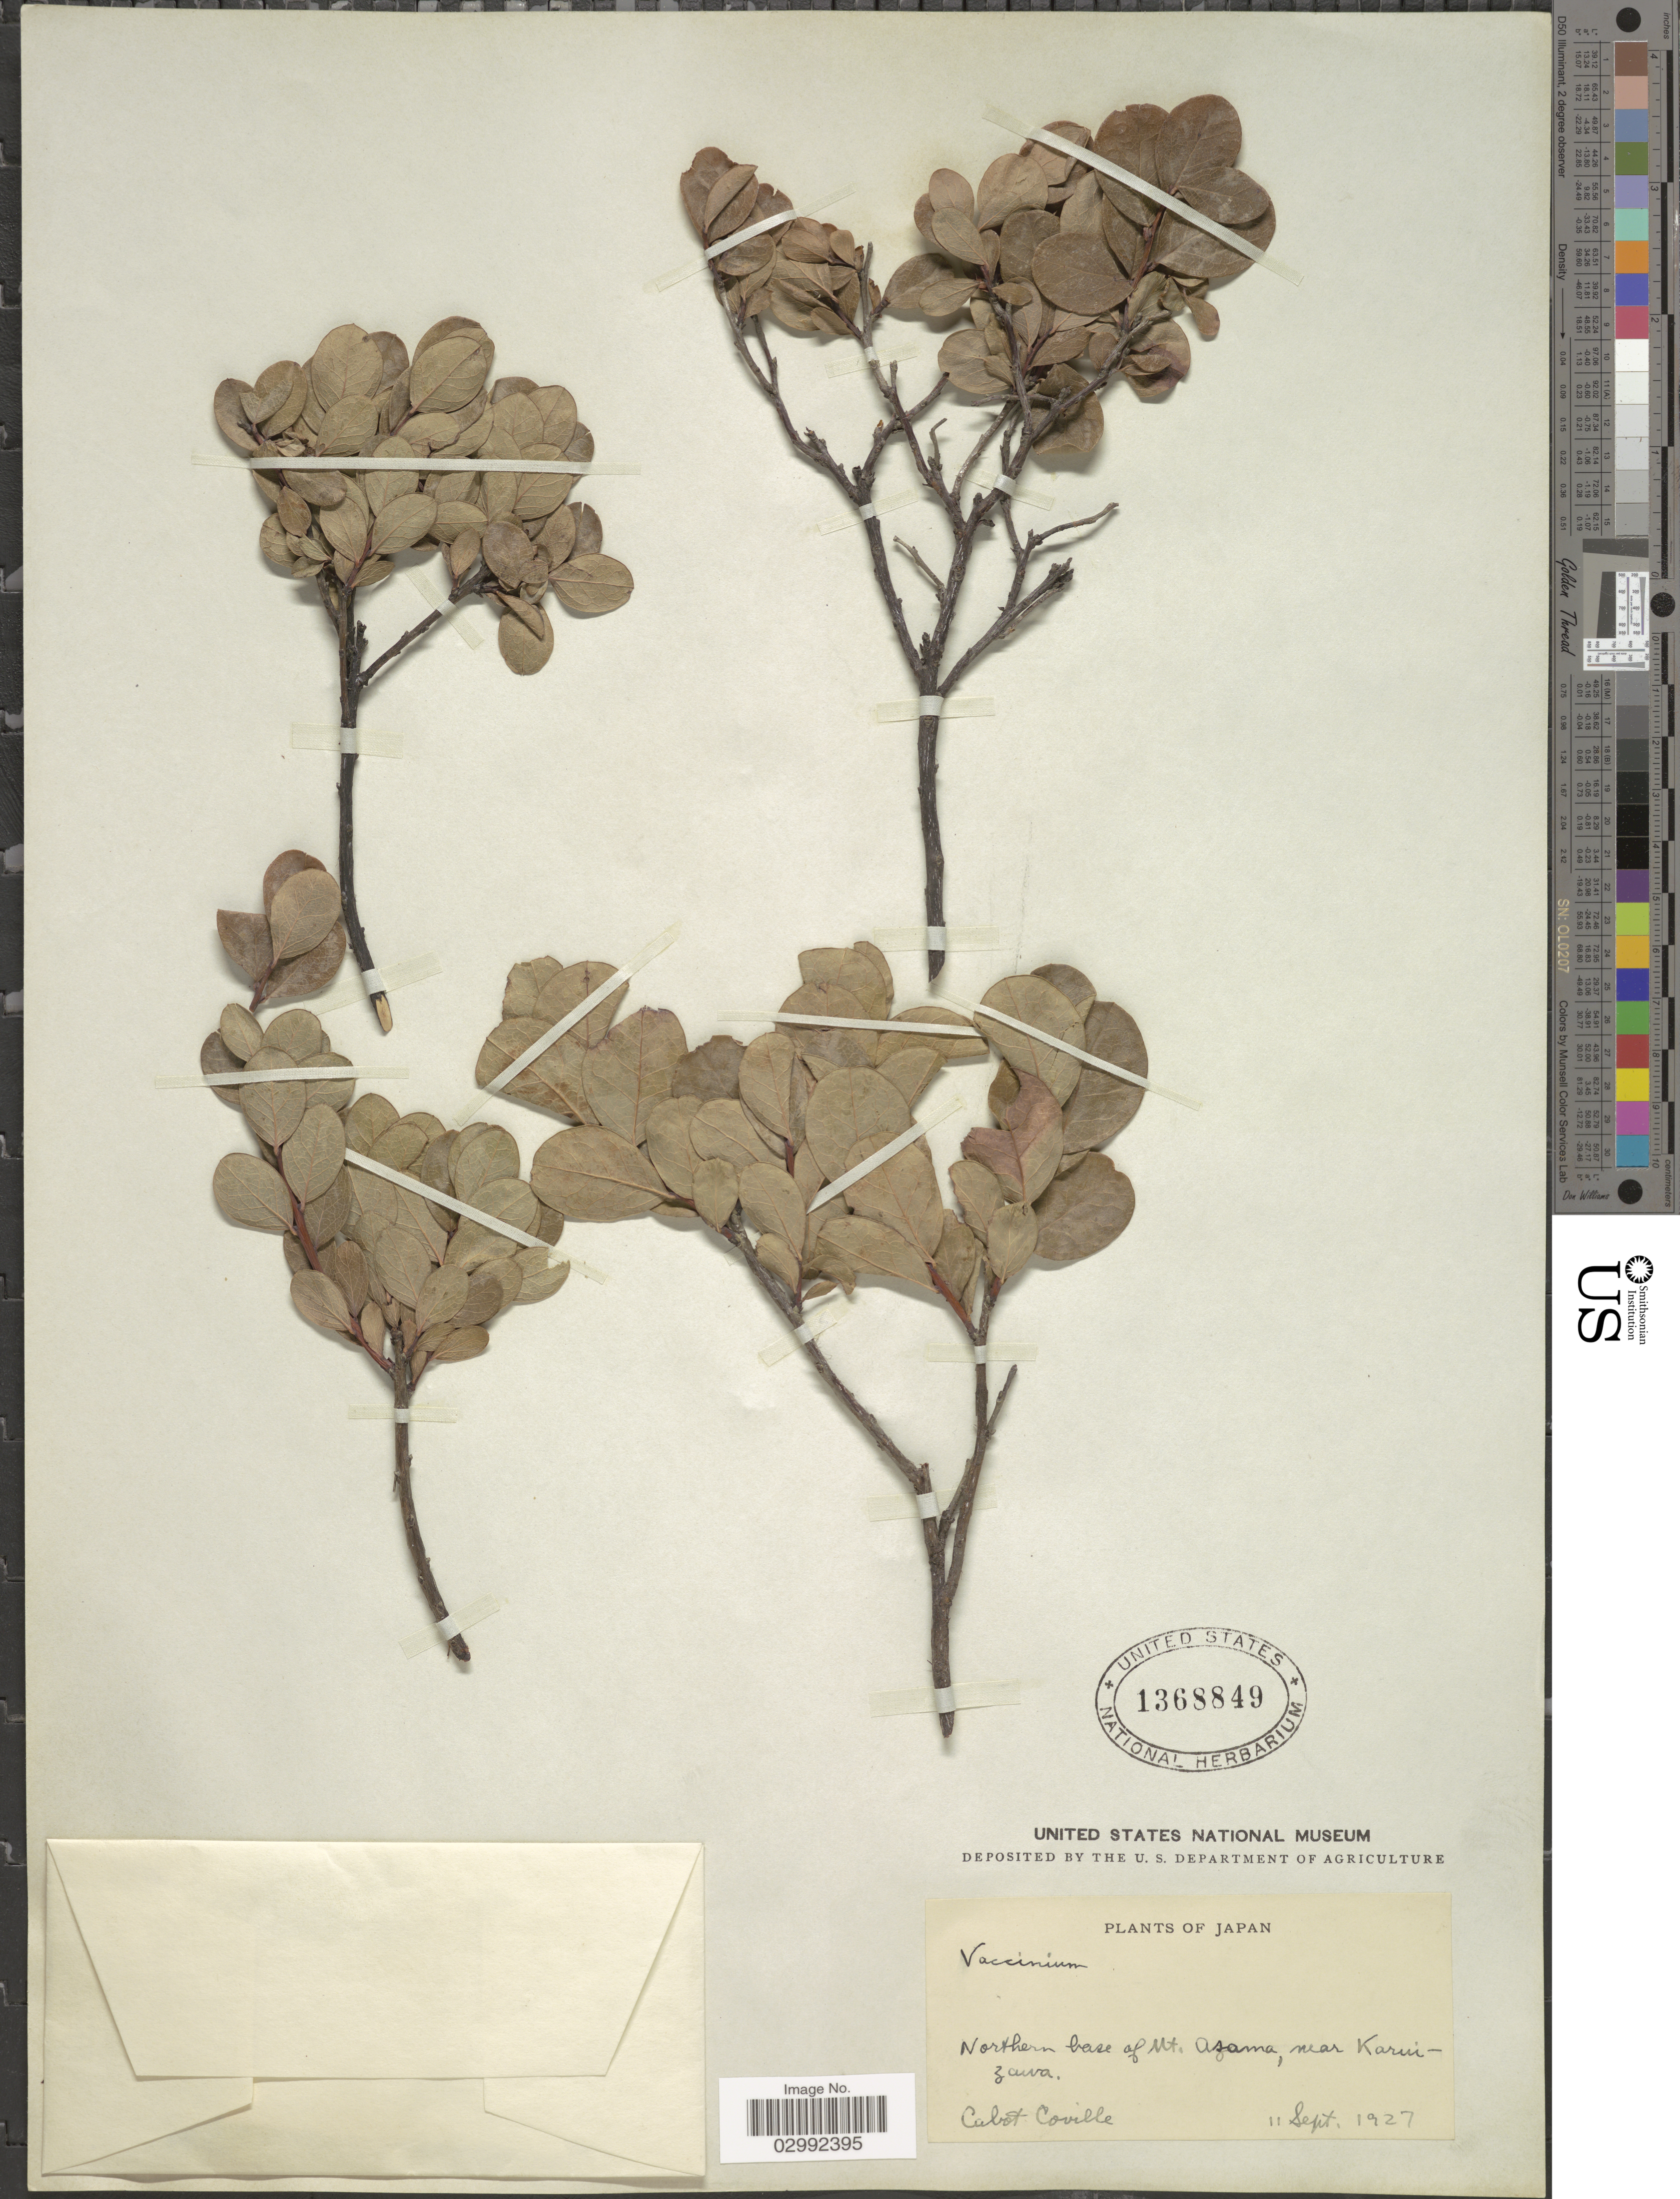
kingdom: Plantae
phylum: Tracheophyta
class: Magnoliopsida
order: Ericales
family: Ericaceae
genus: Vaccinium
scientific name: Vaccinium sp.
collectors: C. Coville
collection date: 1927-09-11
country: Japan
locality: Northern base of Mt. Asama, near Karuizawa.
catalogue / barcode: US 1368849